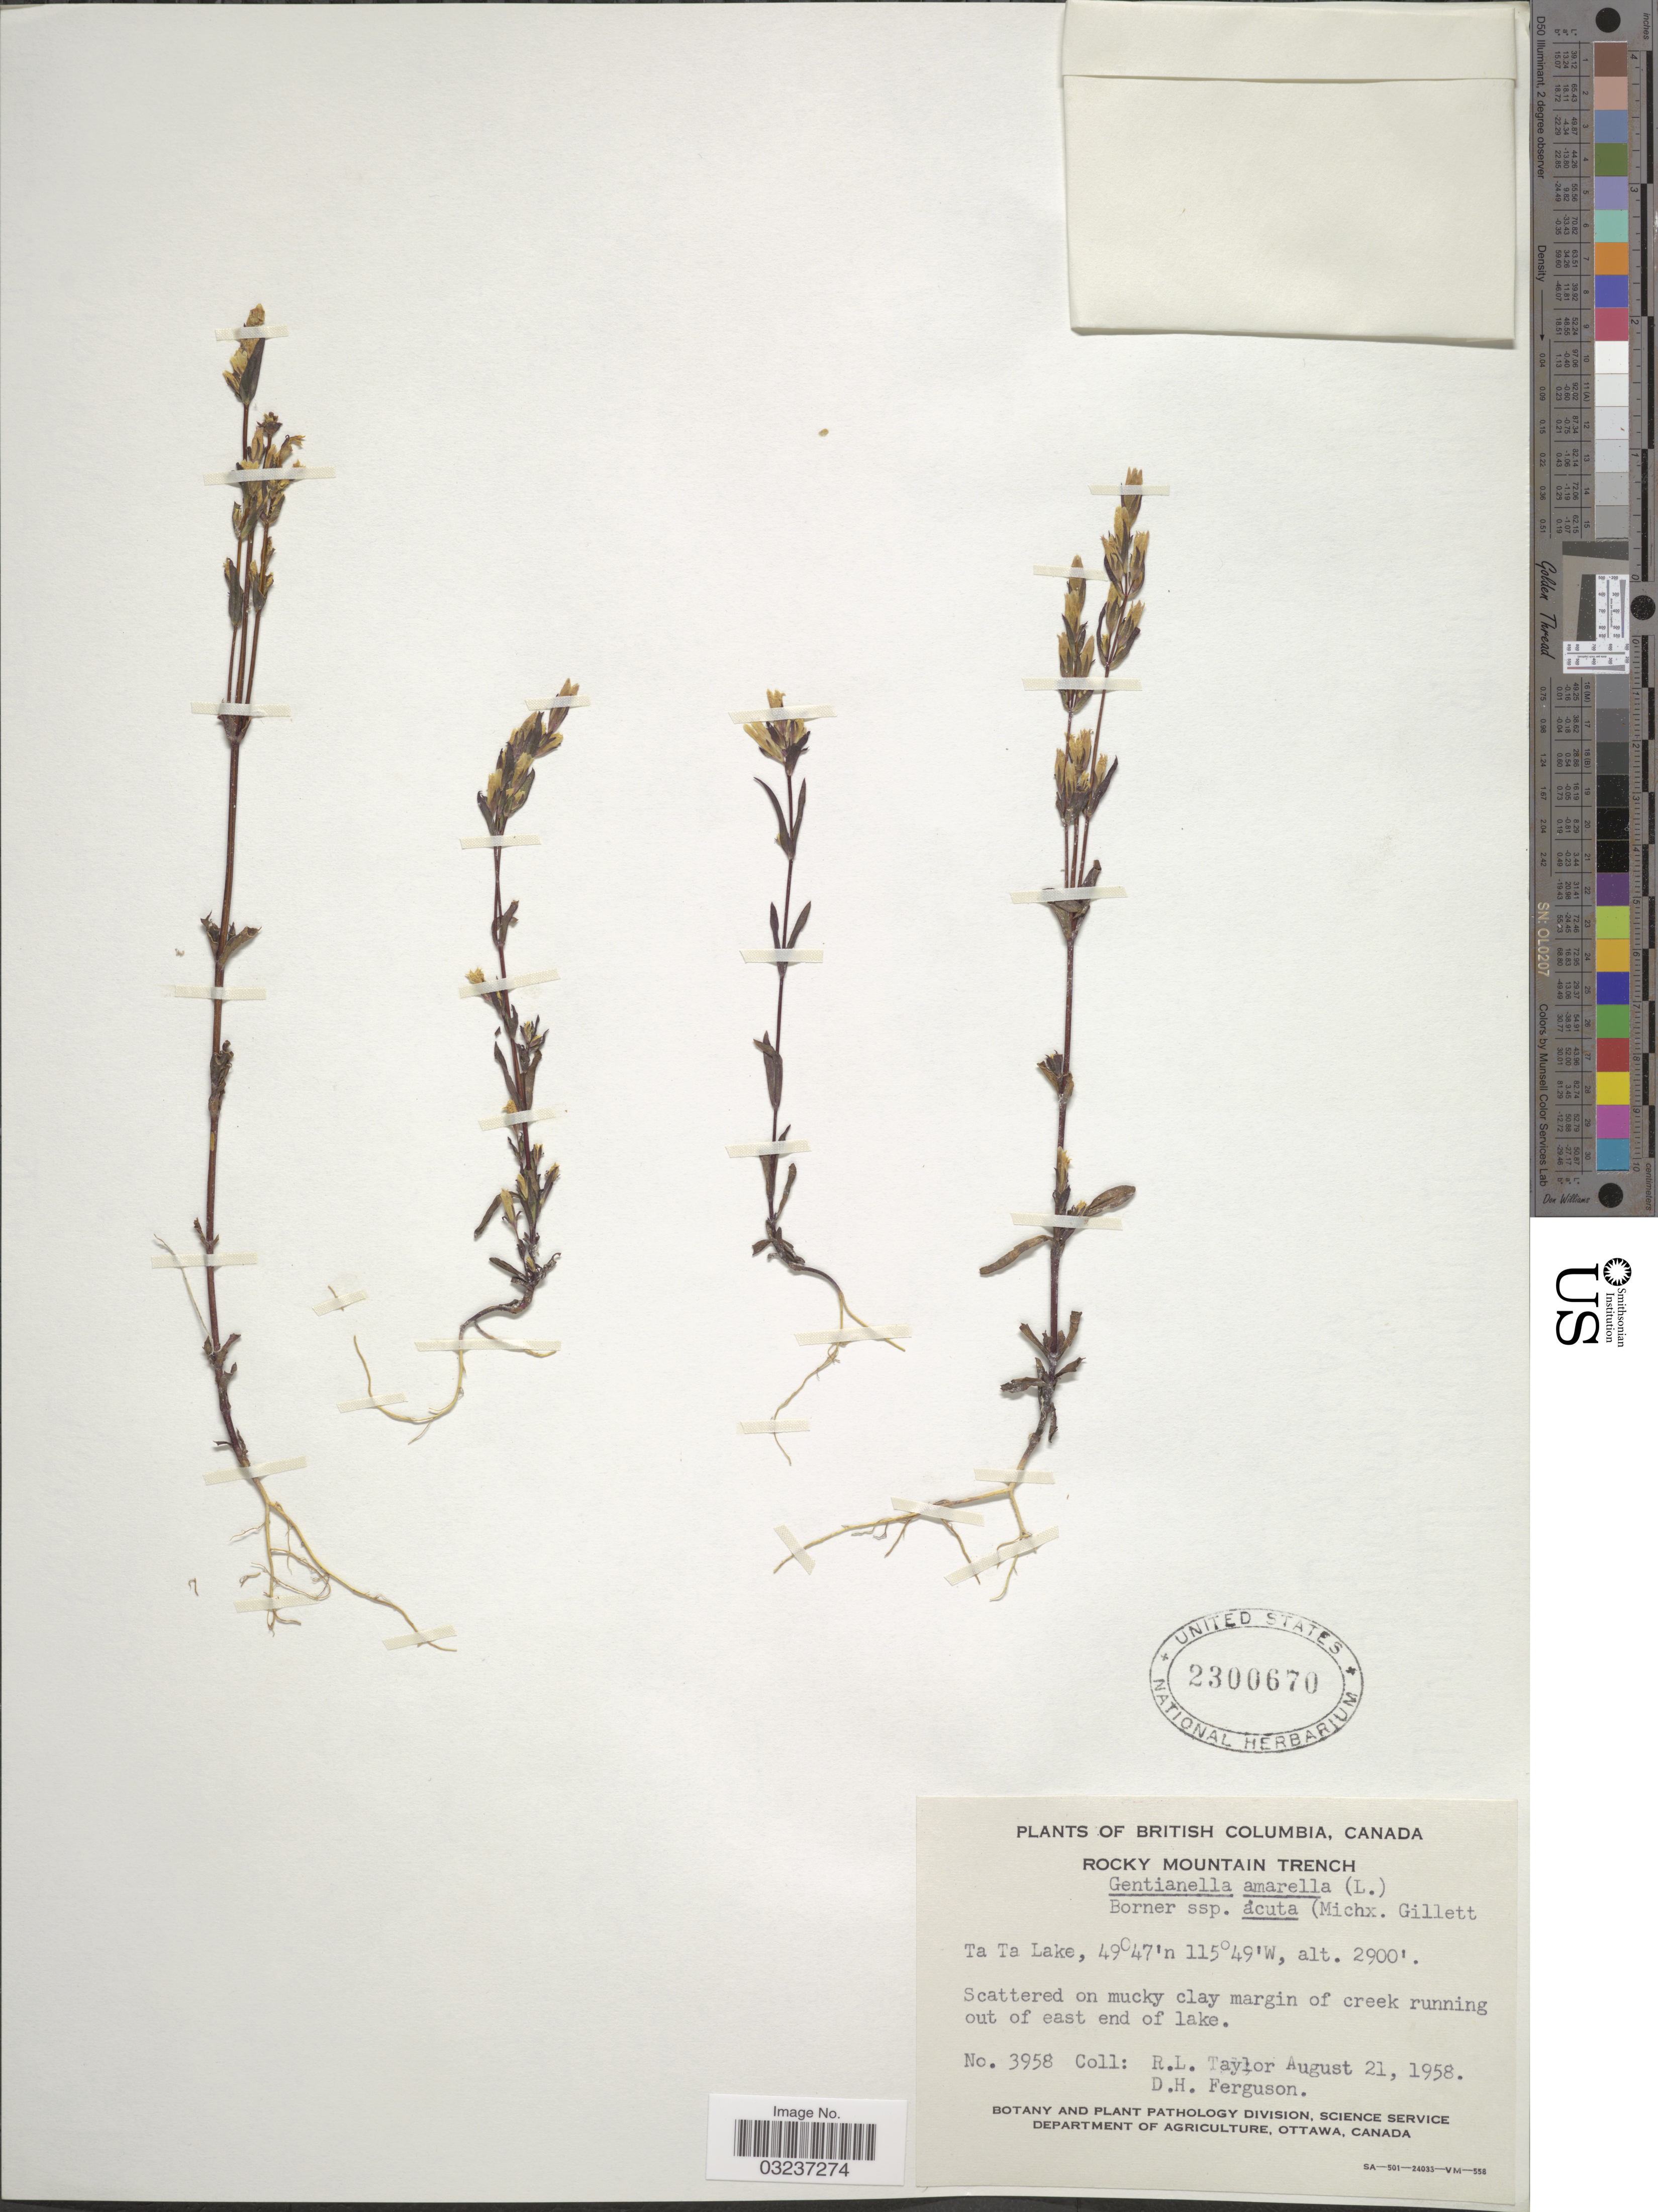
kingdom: Plantae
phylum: Tracheophyta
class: Magnoliopsida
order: Gentianales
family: Gentianaceae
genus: Gentianella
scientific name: Gentianella amarella subsp. acuta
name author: (Michx.) J.M. Gillett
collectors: R. Taylor & D. Ferguson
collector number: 3958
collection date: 1958-08-21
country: Canada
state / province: British Columbia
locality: Rocky Mountain Trench. Ta Ta Lake.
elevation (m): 884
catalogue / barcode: US 2300670